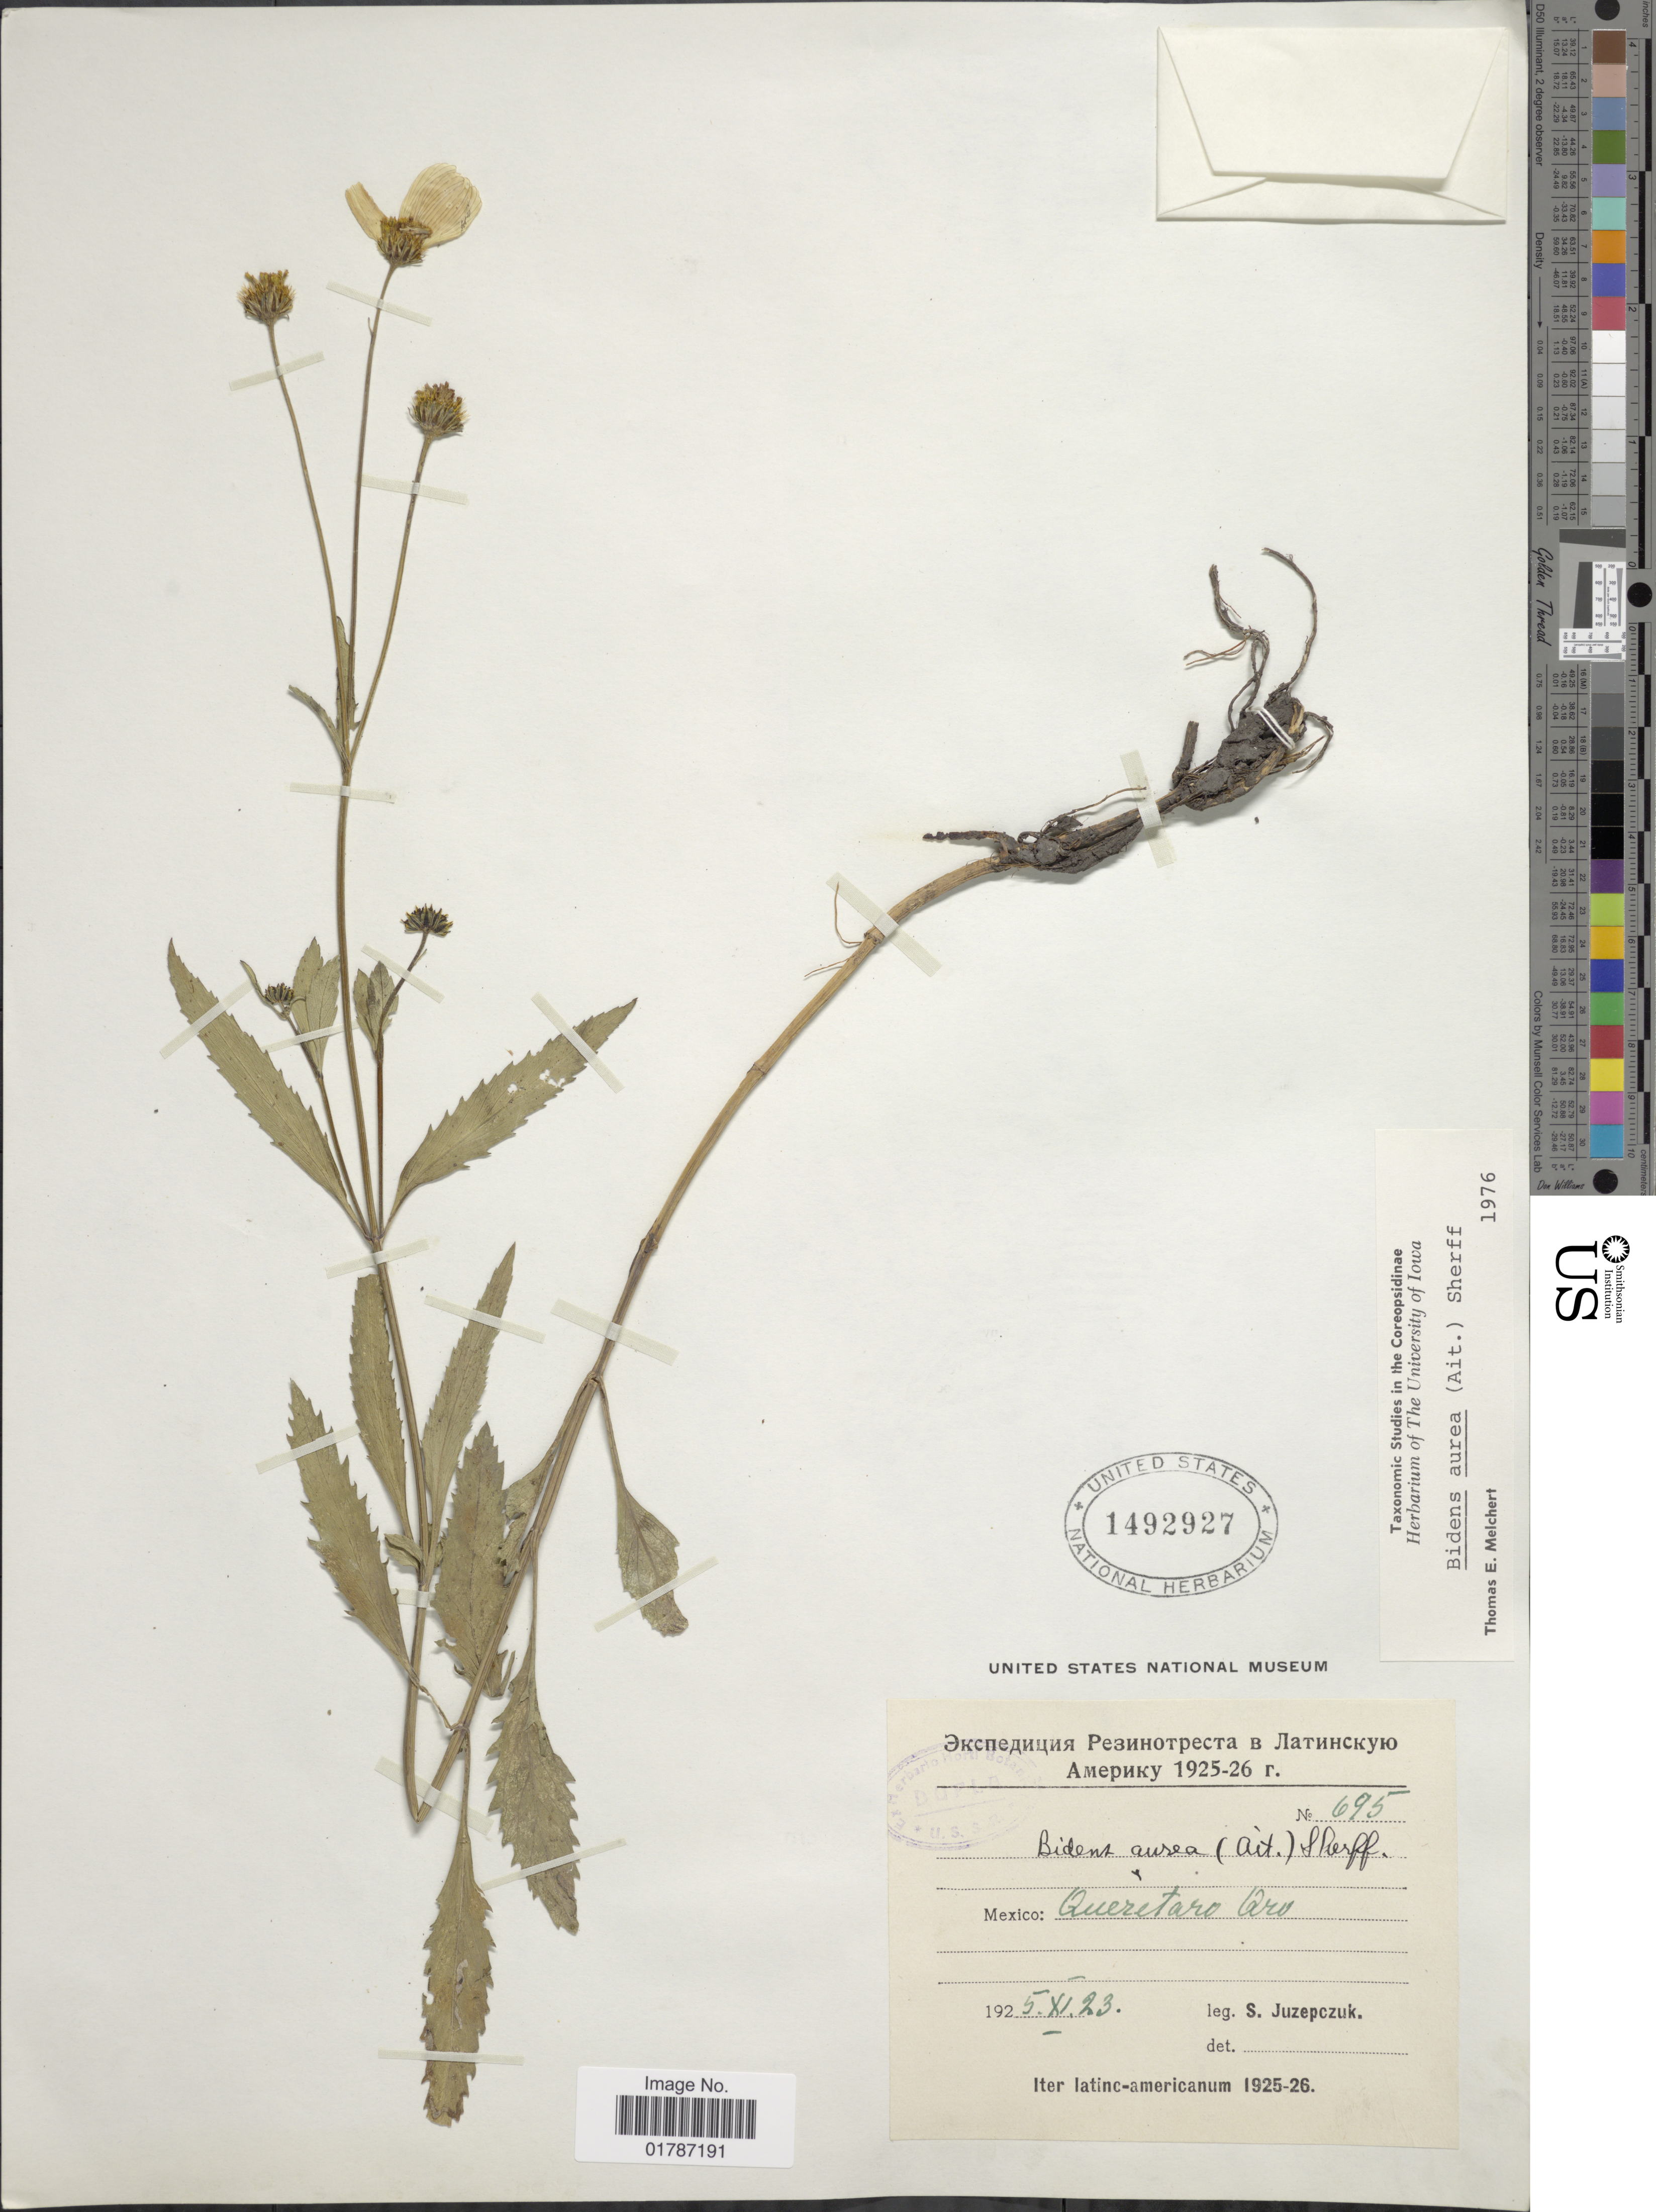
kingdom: Plantae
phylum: Tracheophyta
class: Magnoliopsida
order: Asterales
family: Asteraceae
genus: Bidens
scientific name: Bidens aurea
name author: (Aiton) Sherff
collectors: S. V. Juzepczuk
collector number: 695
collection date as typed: Transcribed d/m/y: 5/11/23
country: Mexico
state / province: Querétaro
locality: Mexico: Queretaro Oro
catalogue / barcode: US 1492927